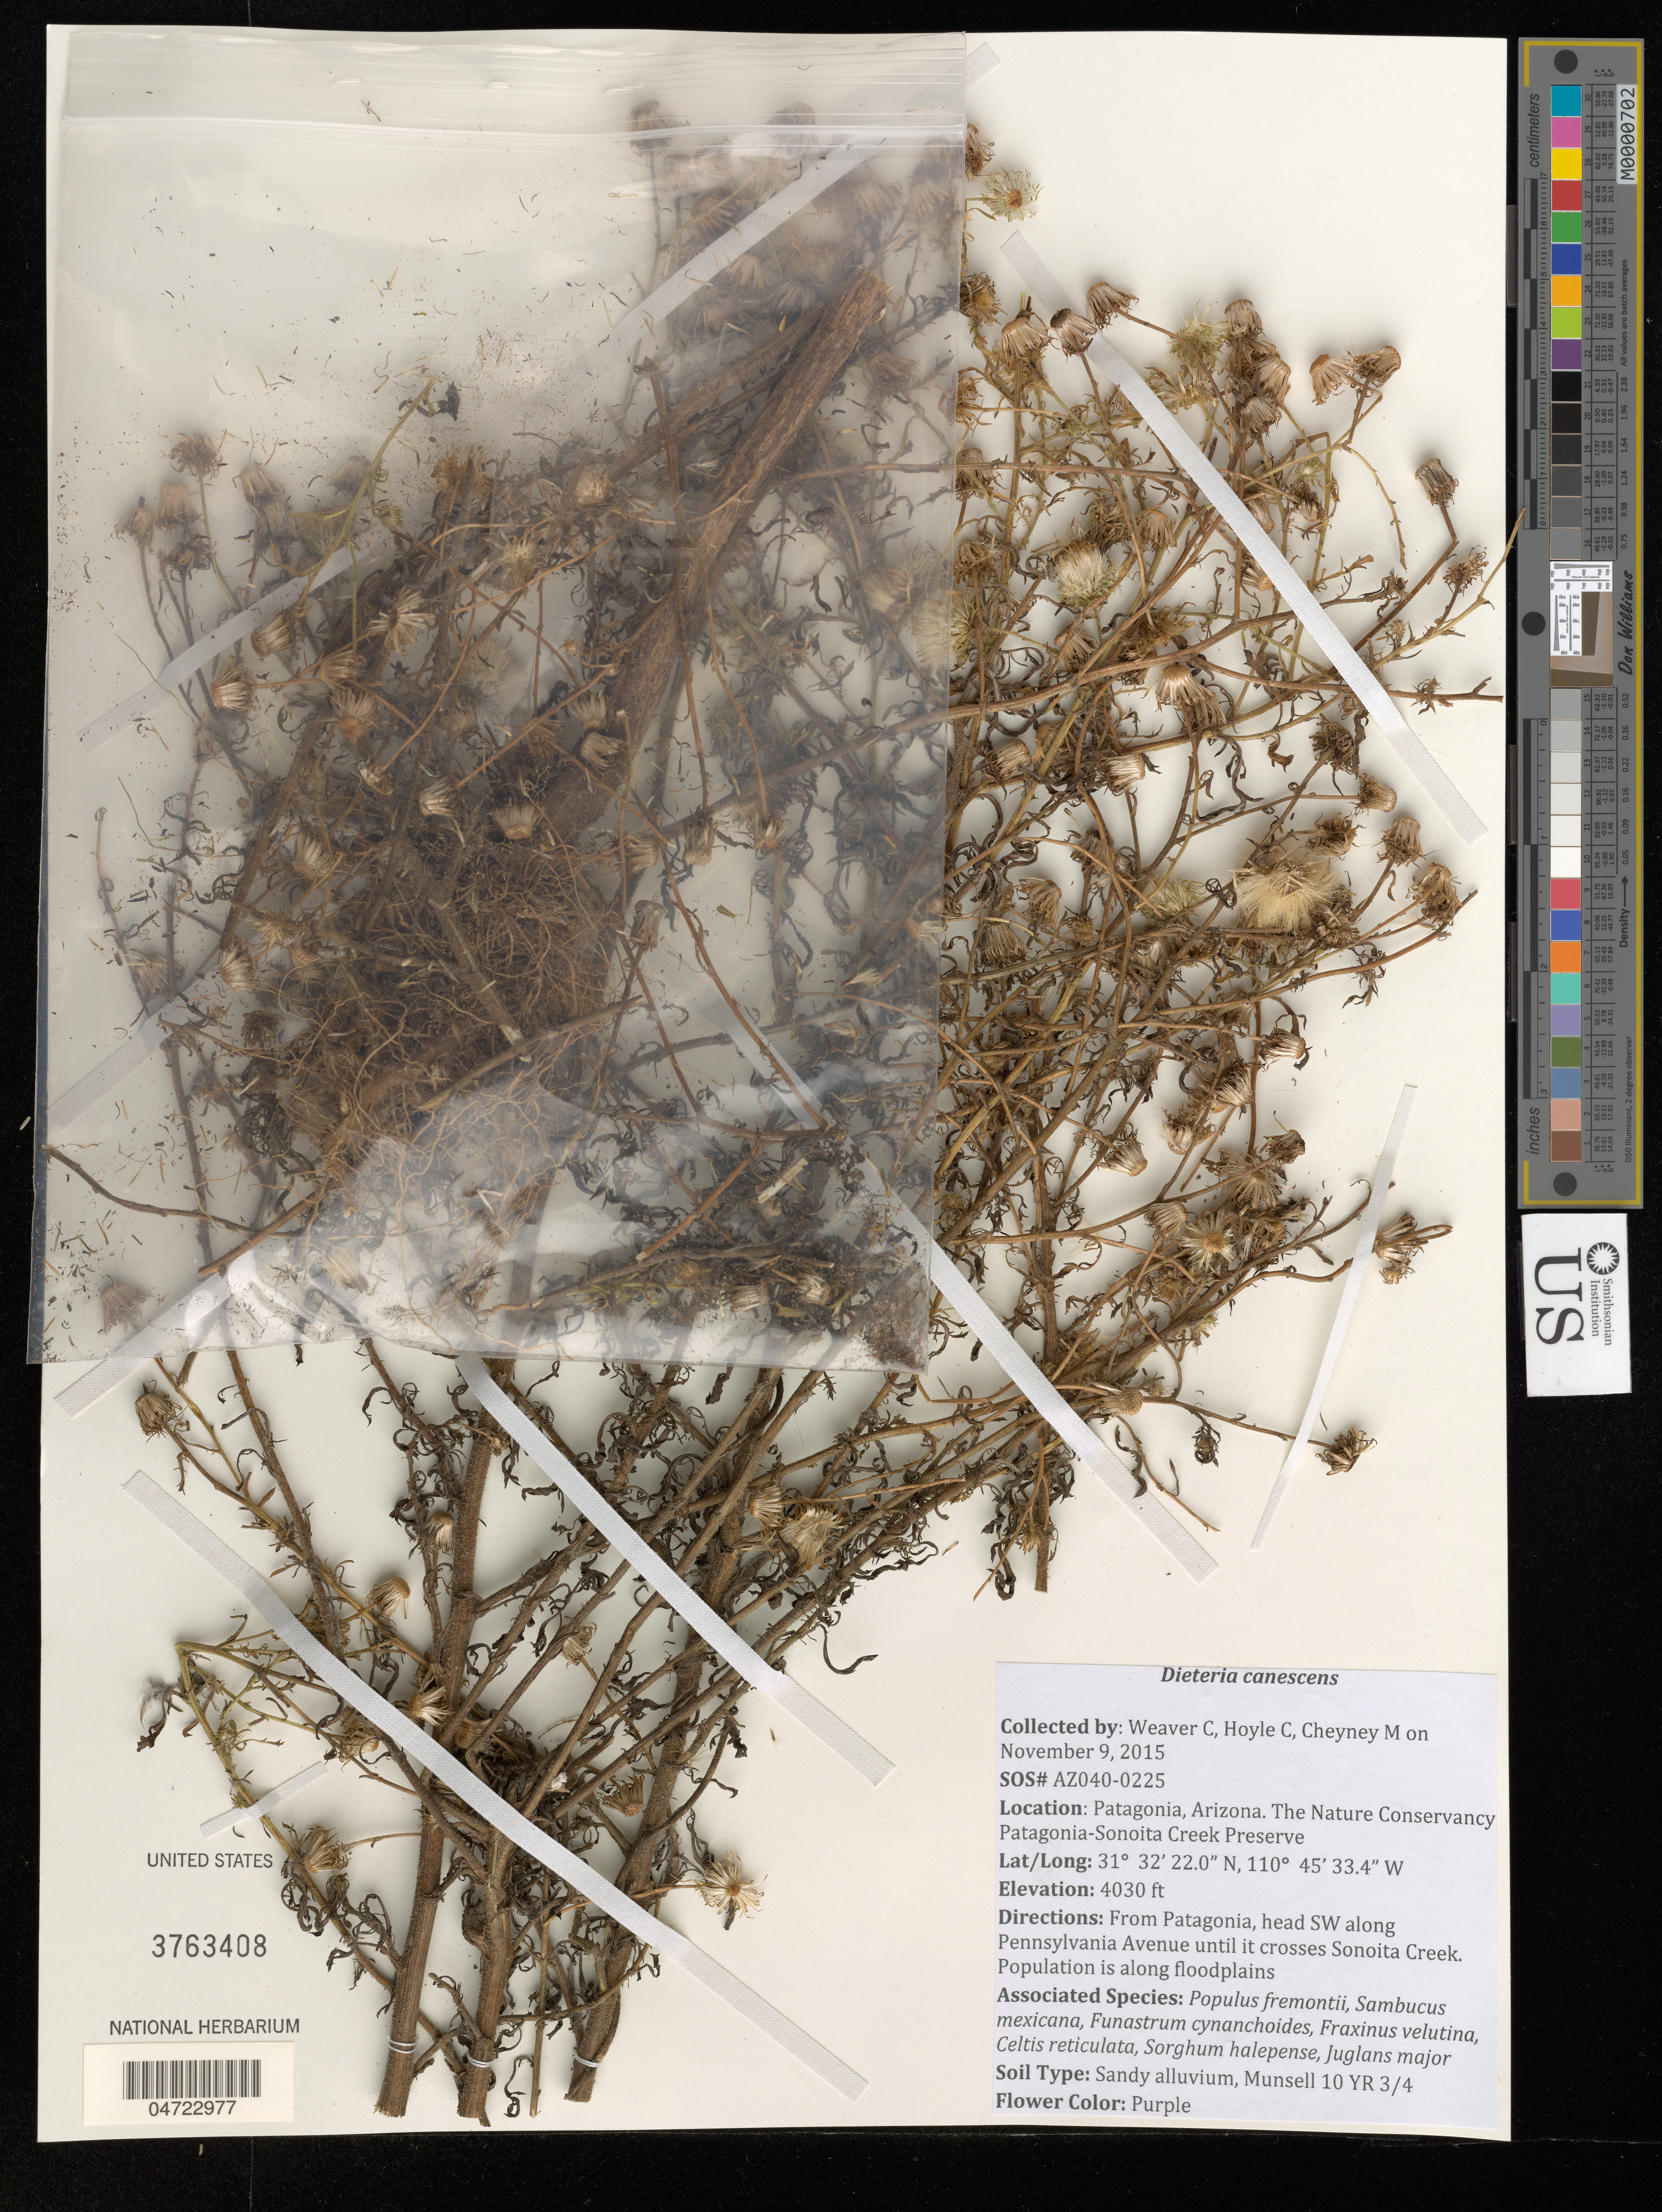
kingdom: Plantae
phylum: Tracheophyta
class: Magnoliopsida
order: Asterales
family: Asteraceae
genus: Dieteria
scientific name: Dieteria canescens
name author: (Pursh) Nutt.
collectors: C. Weaver, C. Hoyle & M. Cheyney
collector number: AZ040-0225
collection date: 2015-11-09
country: United States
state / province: Arizona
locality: Patagonia. The Nature Conservancy Patagonia-Sonoita Creek Preserve. From Patagonia, head SW along Pennsylvania Avenue until it crosses Sonoita Creek. Population is along floodplains.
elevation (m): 1228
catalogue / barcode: US 3763408